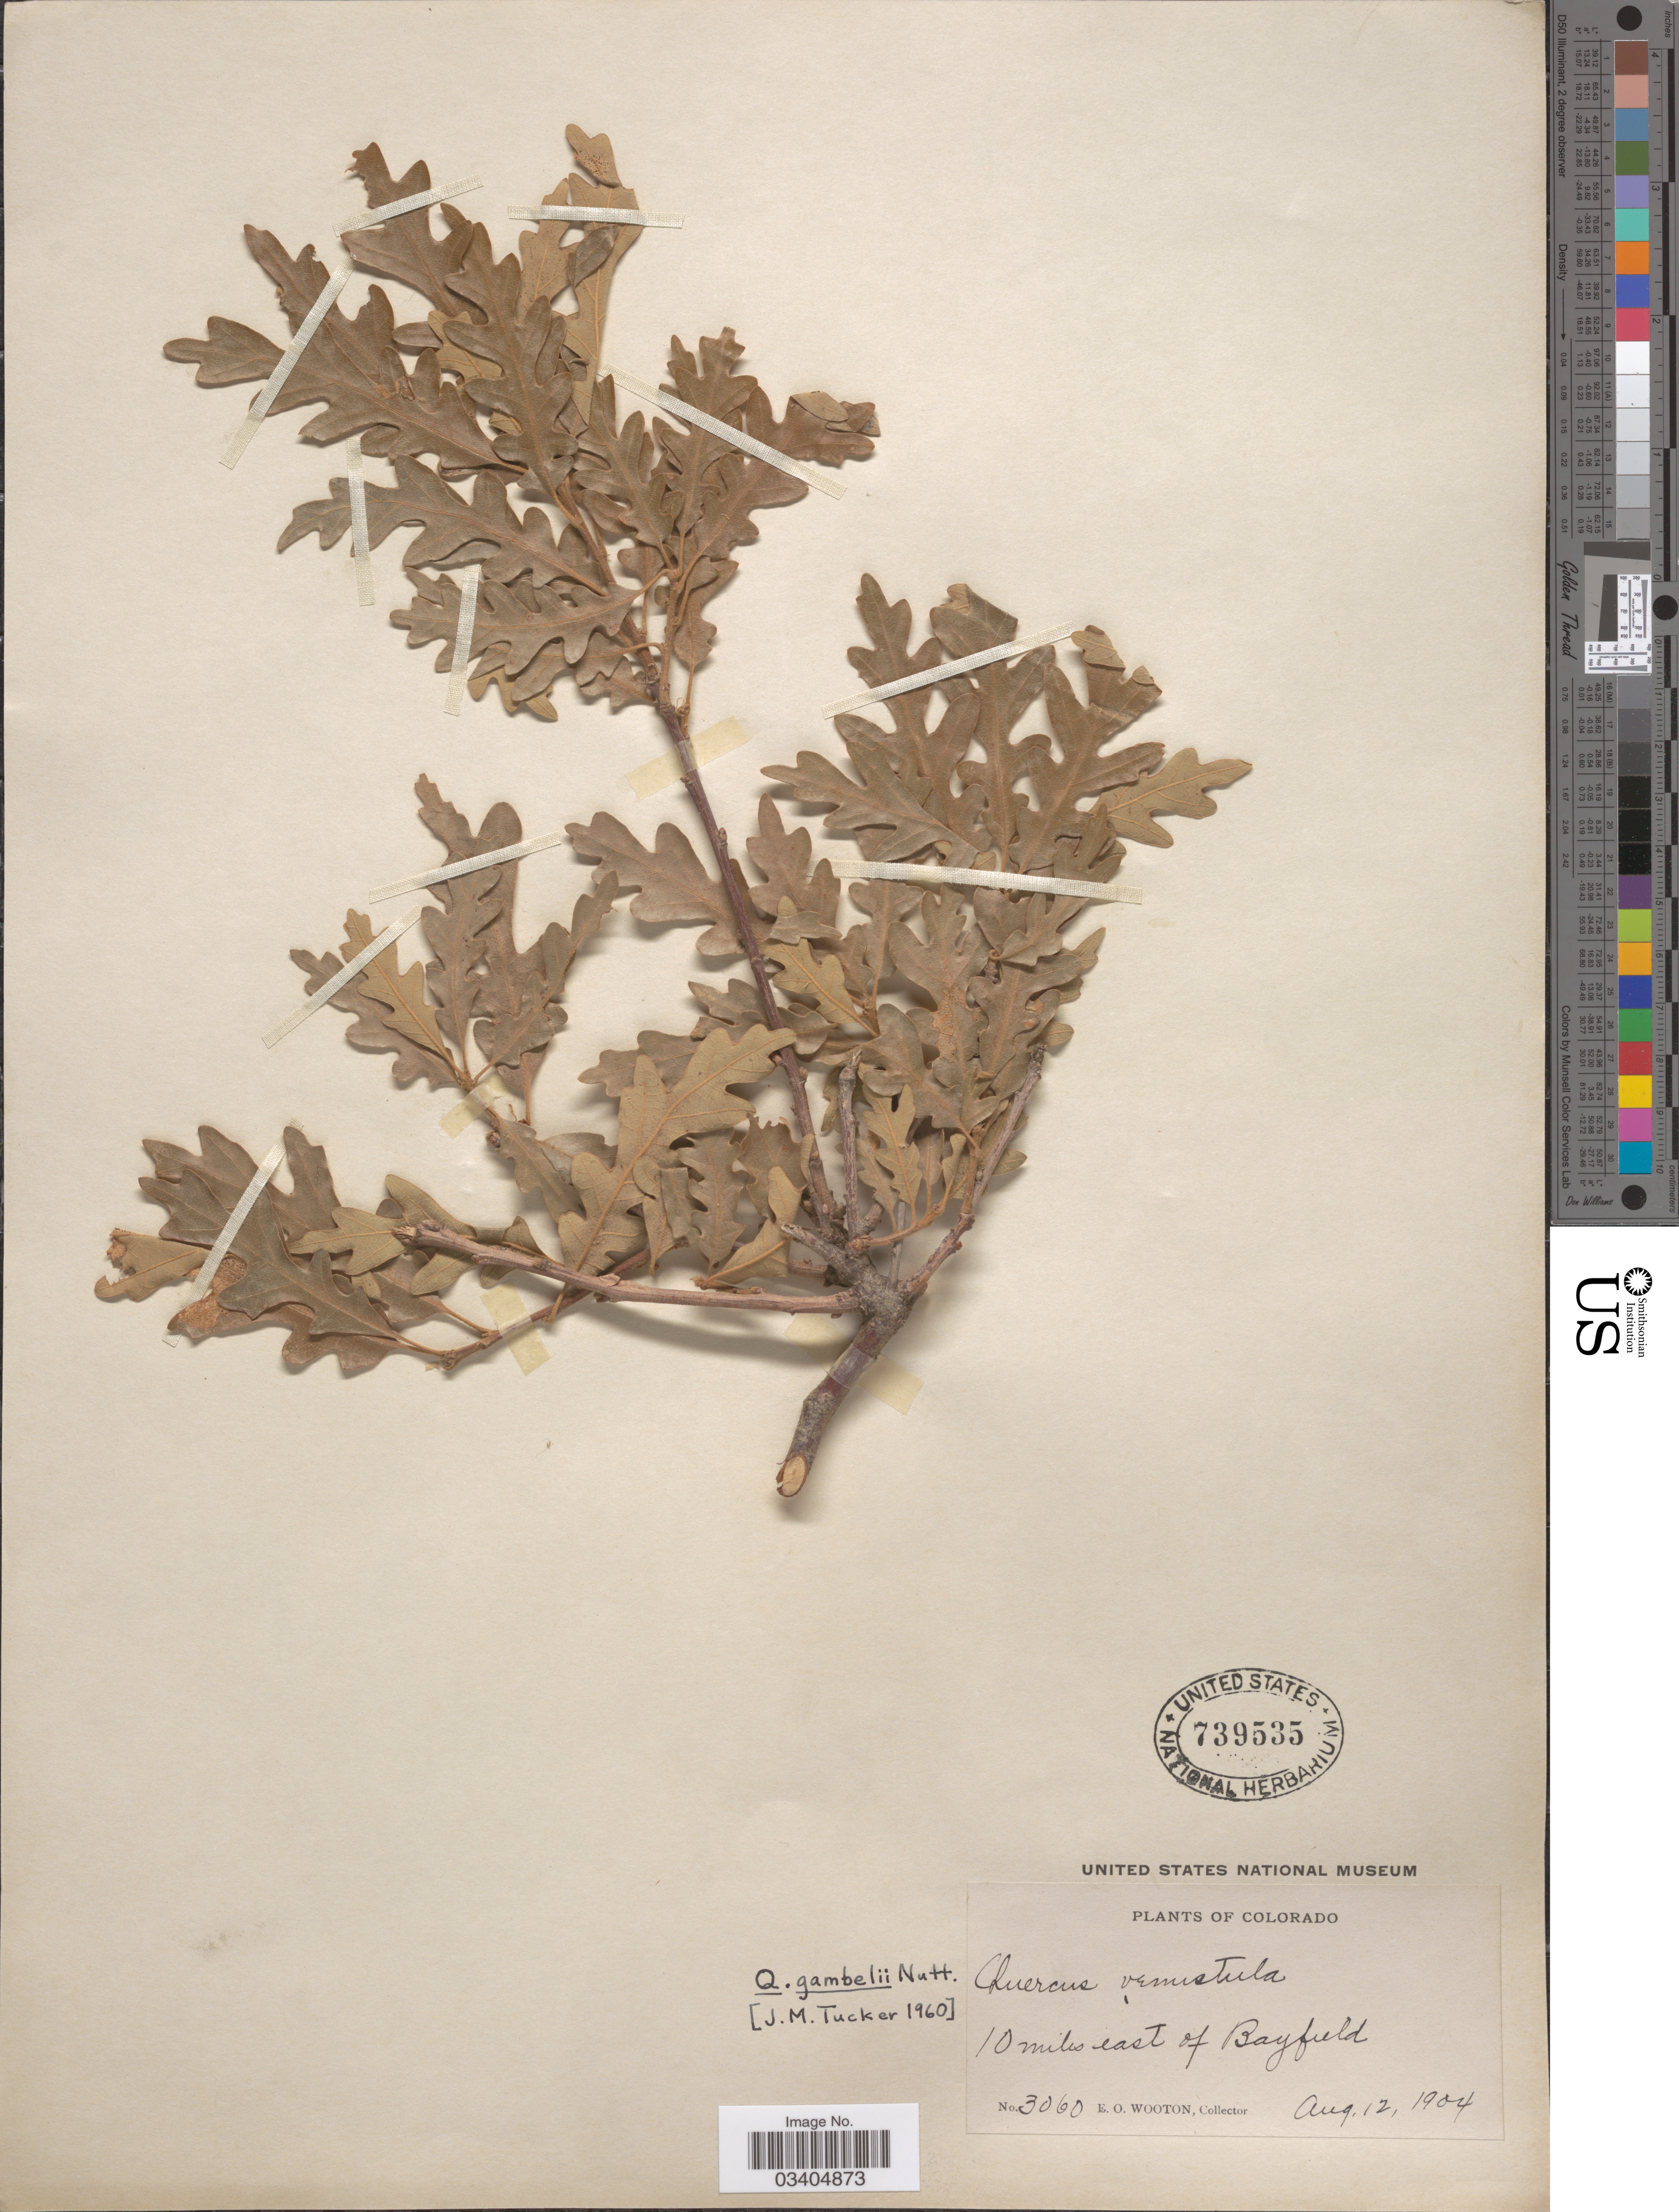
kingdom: Plantae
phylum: Tracheophyta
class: Magnoliopsida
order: Fagales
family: Fagaceae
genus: Quercus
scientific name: Quercus gambelii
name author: Nutt.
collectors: E. O. Wooton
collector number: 3060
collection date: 1904-08-12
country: United States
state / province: Colorado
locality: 10 miles east of Bayfield.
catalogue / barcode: US 739535